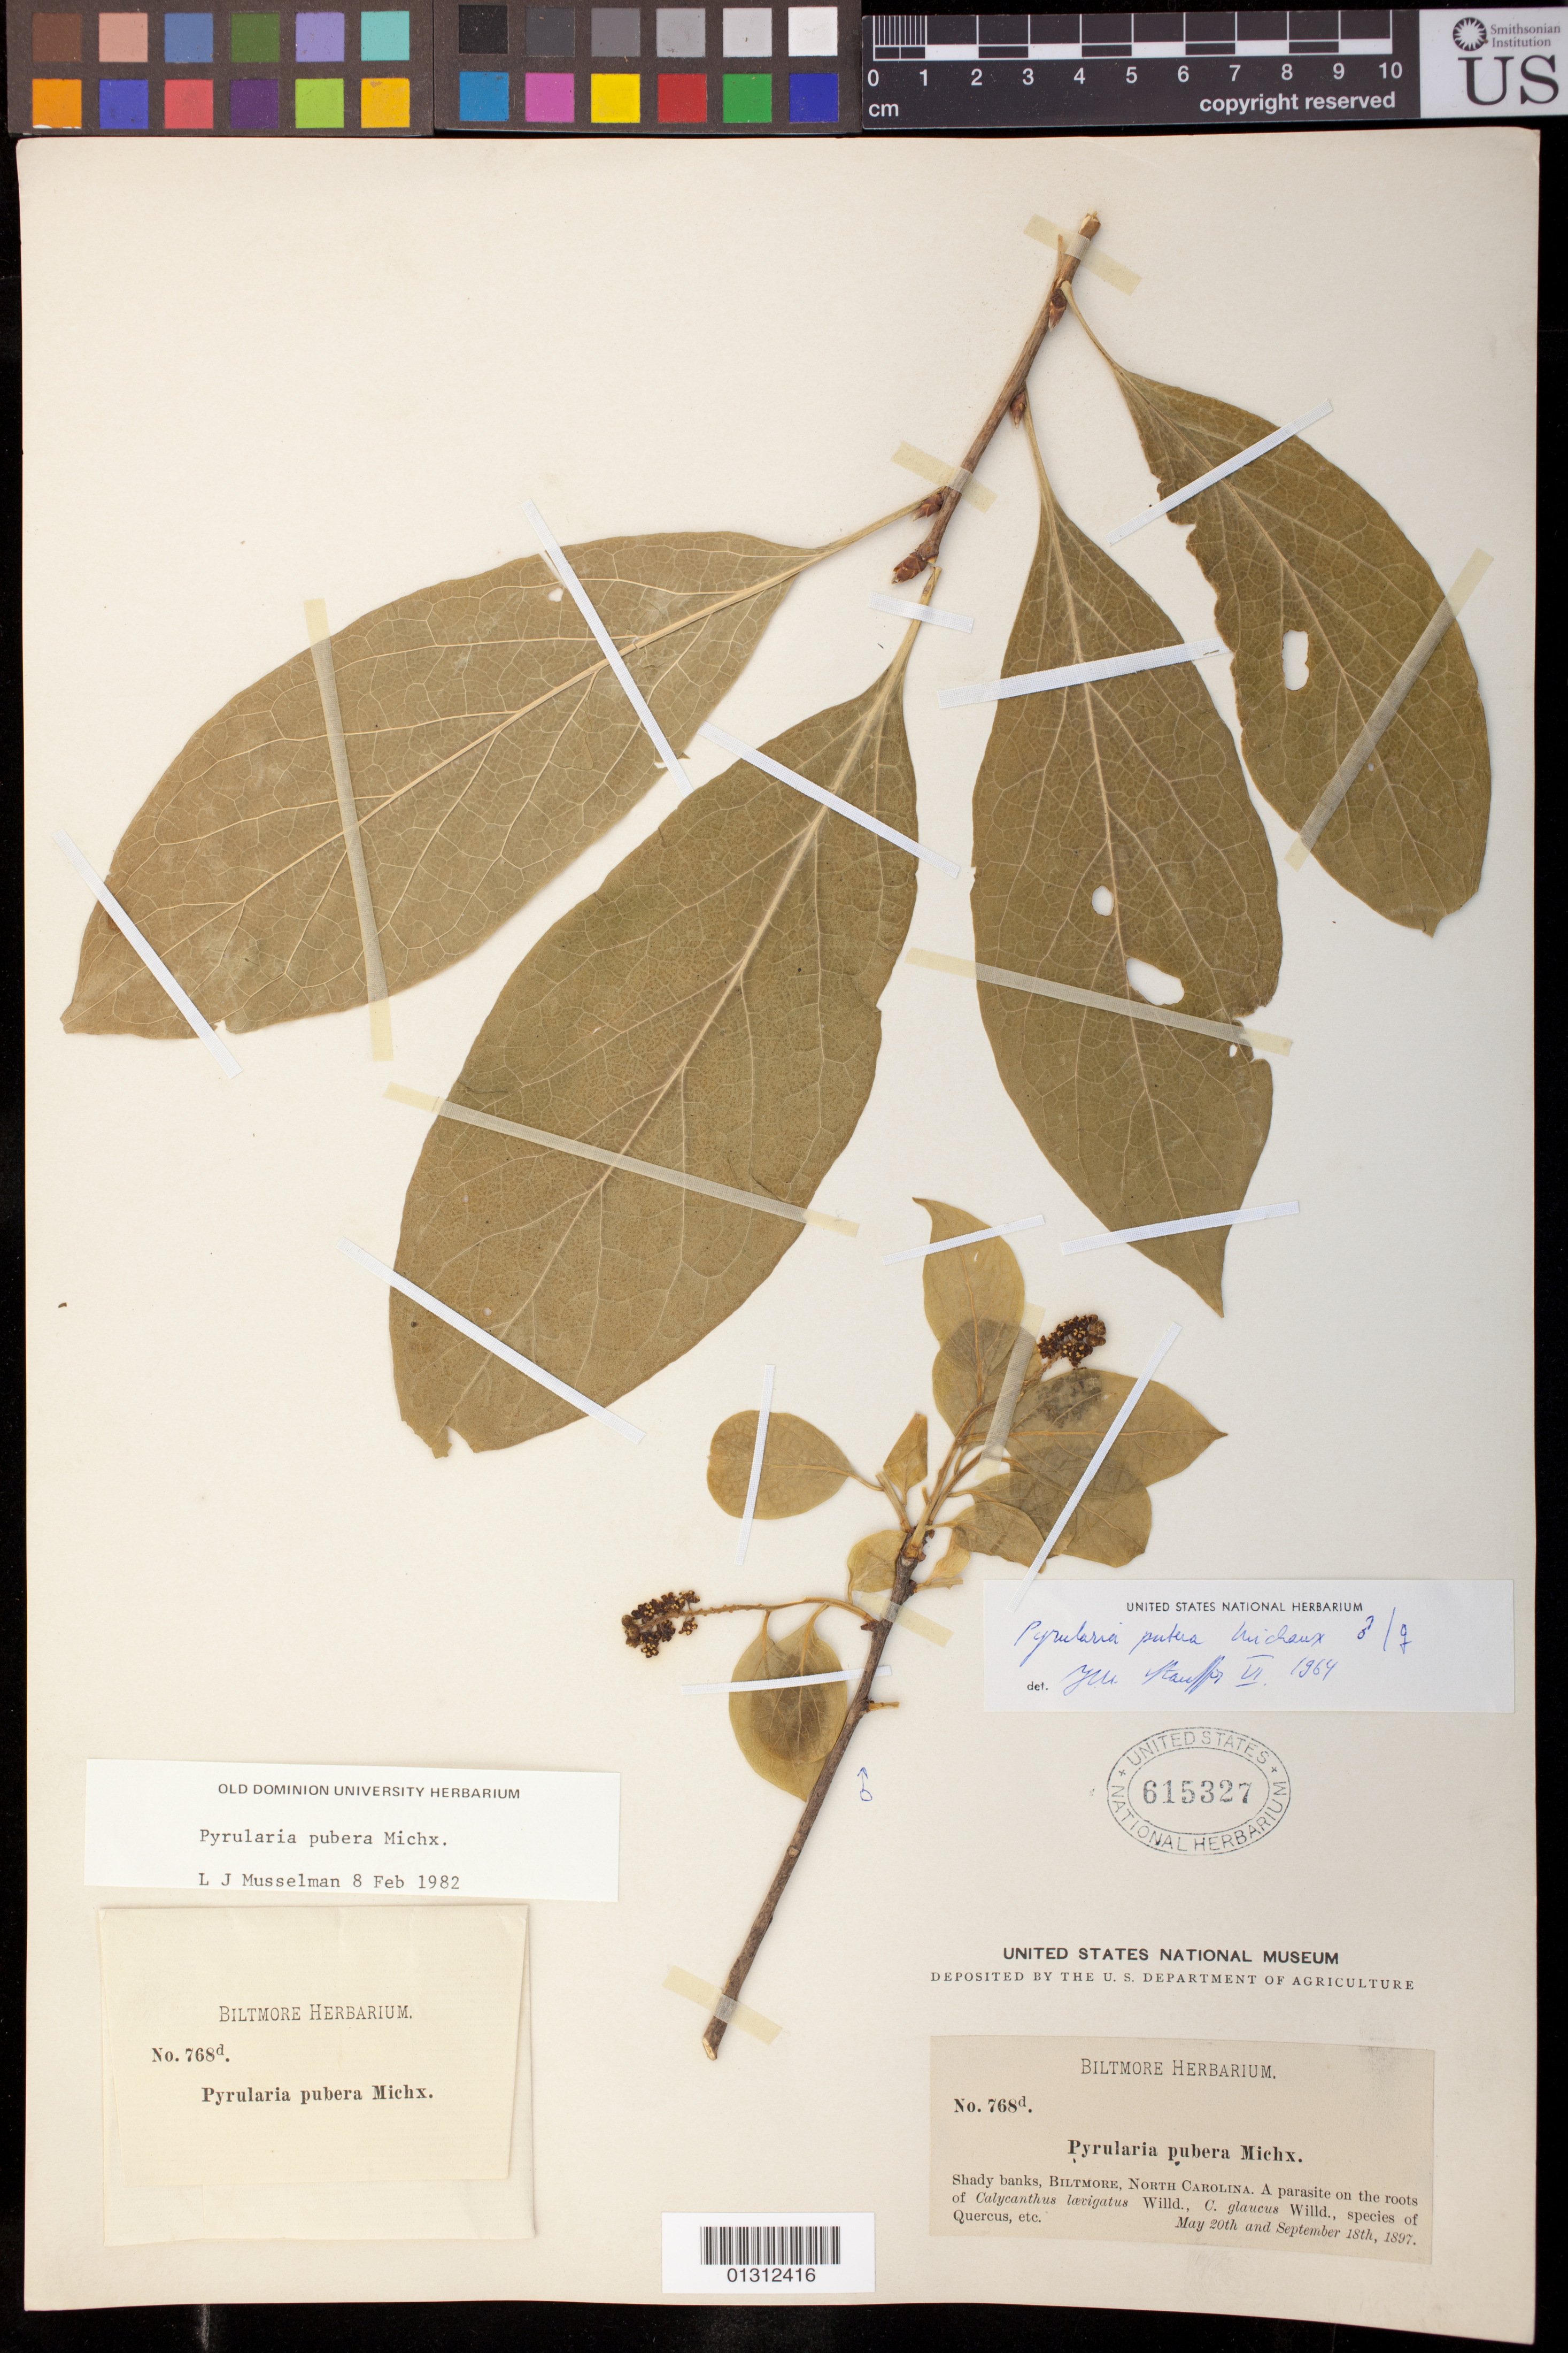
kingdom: Plantae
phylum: Tracheophyta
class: Magnoliopsida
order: Santalales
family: Cervantesiaceae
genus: Pyrularia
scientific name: Pyrularia pubera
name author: Michx.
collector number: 768d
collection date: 1897-05-20,1897-09-18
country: United States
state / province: North Carolina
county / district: Buncombe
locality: Biltmore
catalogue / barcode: US 615327